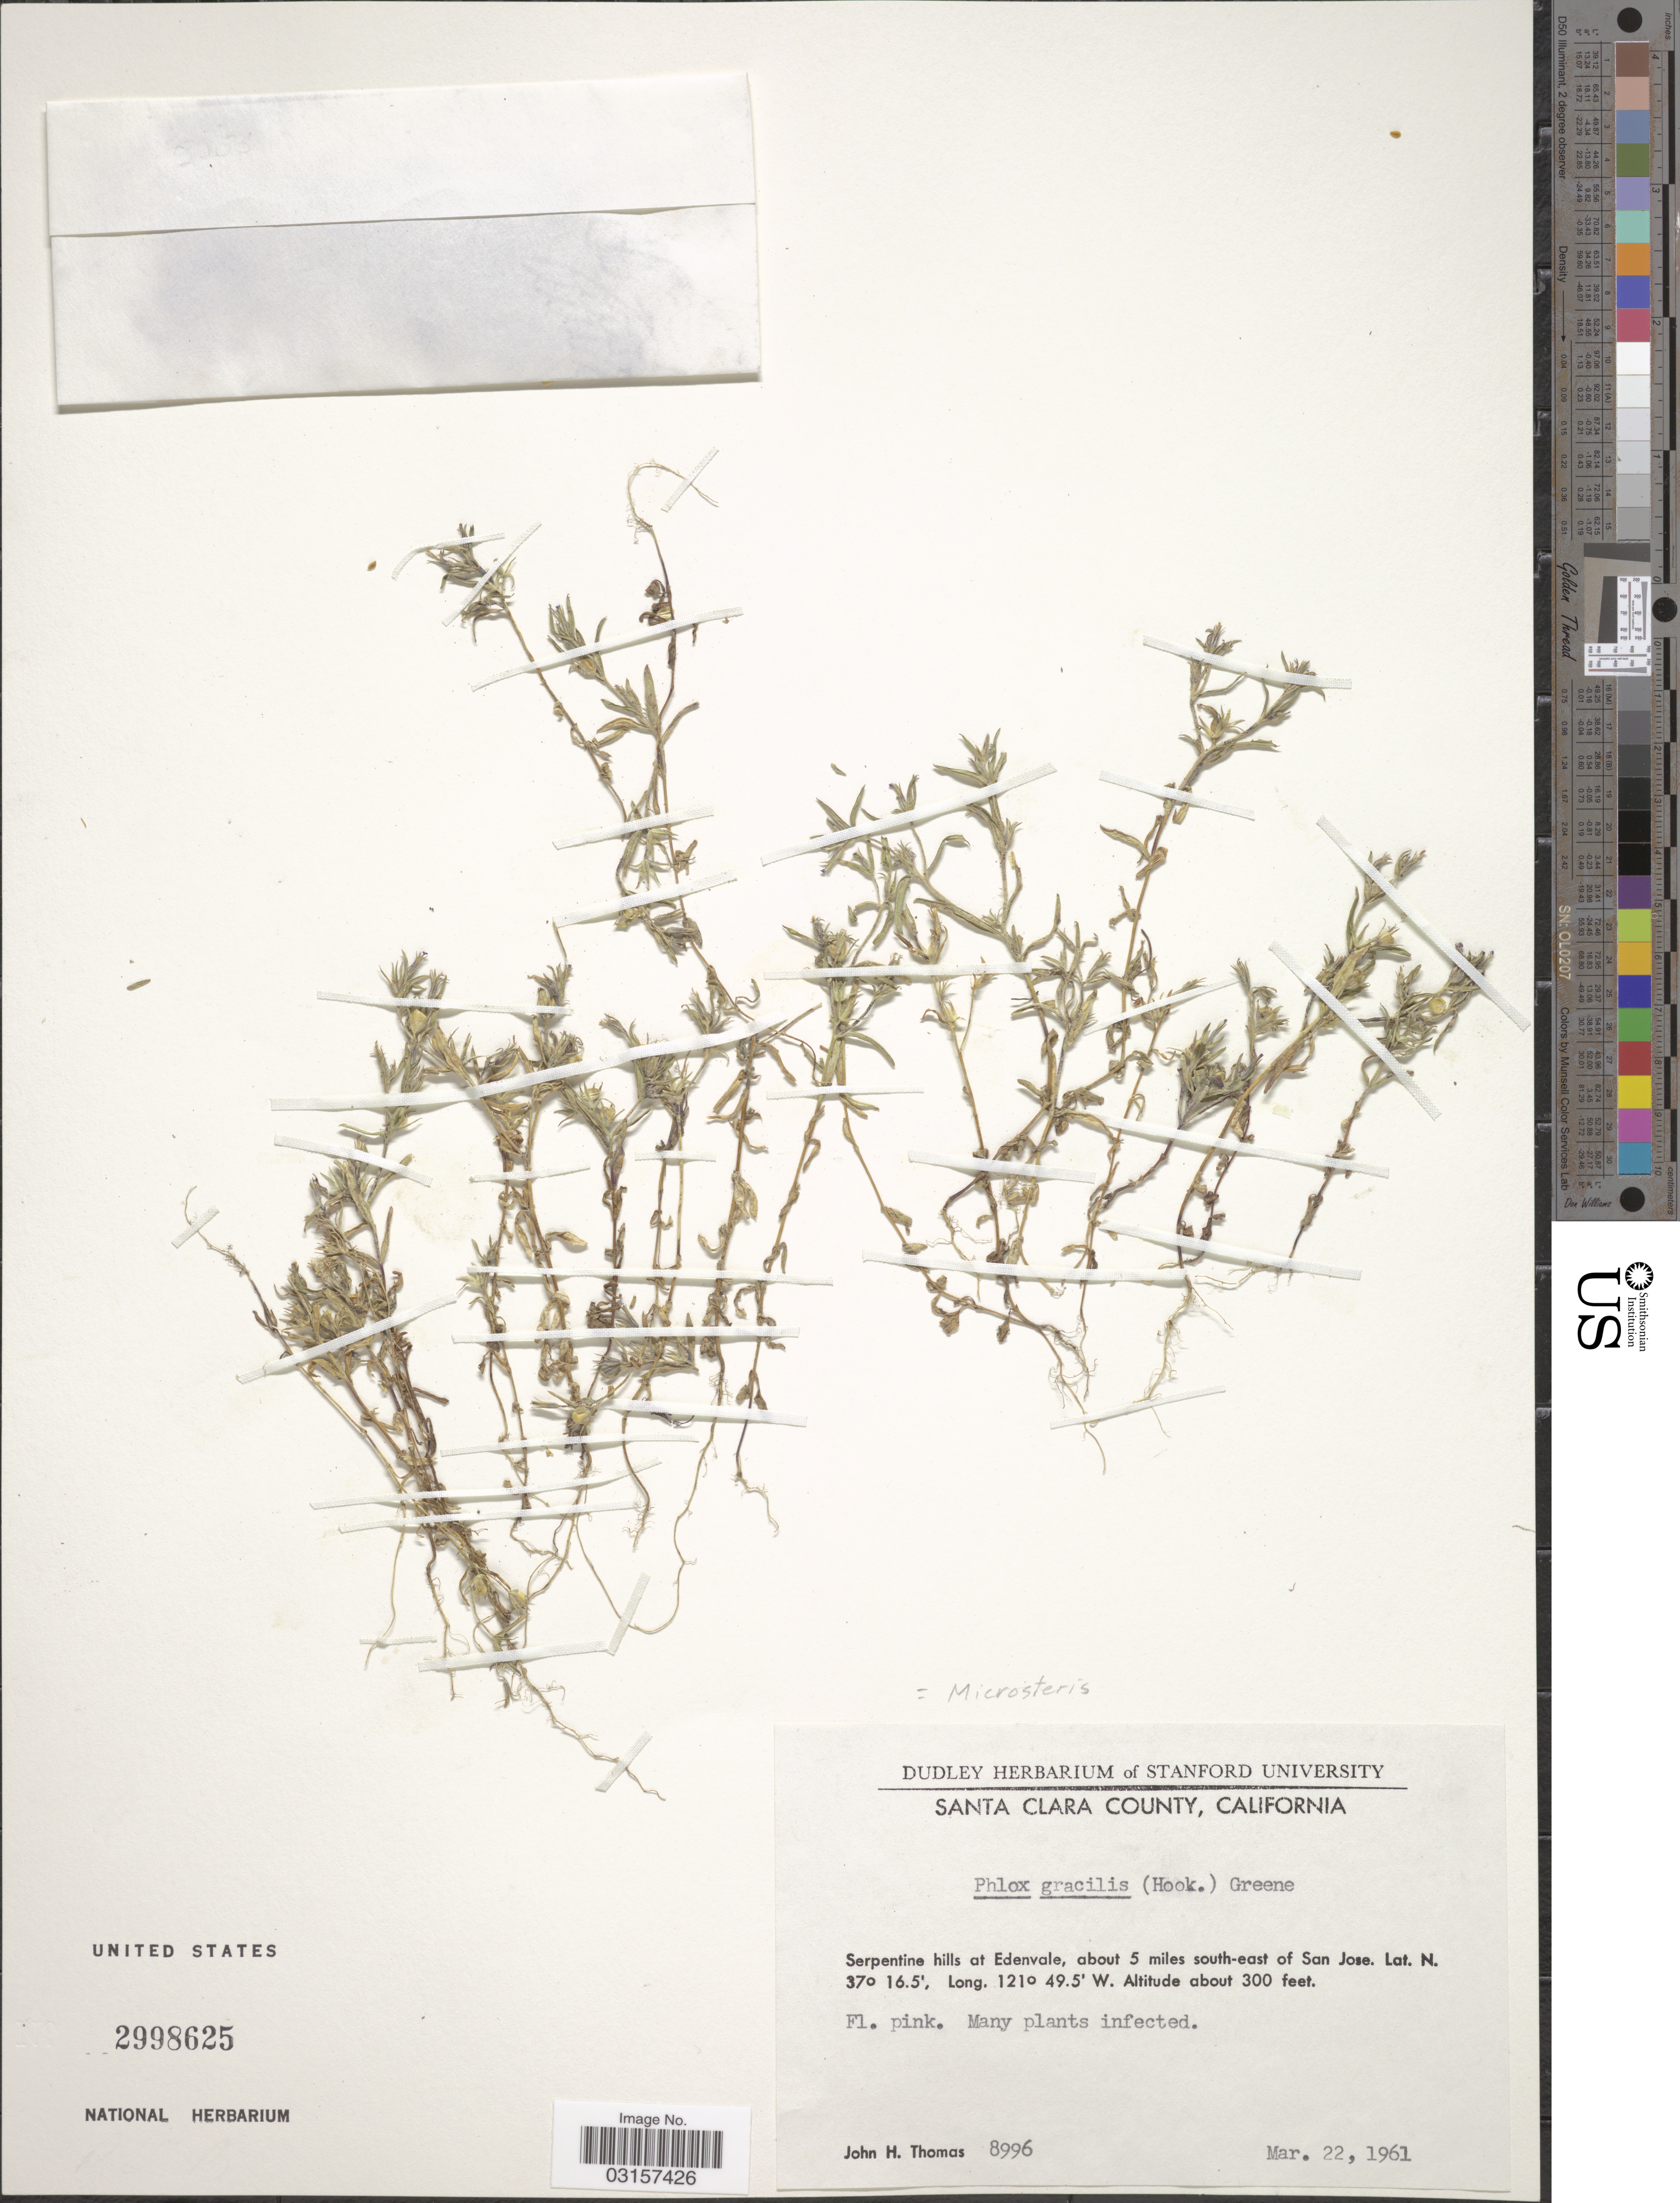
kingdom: Plantae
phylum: Tracheophyta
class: Magnoliopsida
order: Ericales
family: Polemoniaceae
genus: Microsteris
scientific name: Microsteris gracilis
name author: (Hook.) Greene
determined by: (US) Smithsonian Institution - National Museum of Natural History - Department of Botany (UNITED STATES)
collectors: J. H. Thomas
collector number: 8996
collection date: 1961-03-22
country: United States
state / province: California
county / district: Santa Clara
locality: Santa Clara County, Serpentine hills at Edenvale, about 5 miles south-east of San Jose.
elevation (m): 91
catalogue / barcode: US 2998625